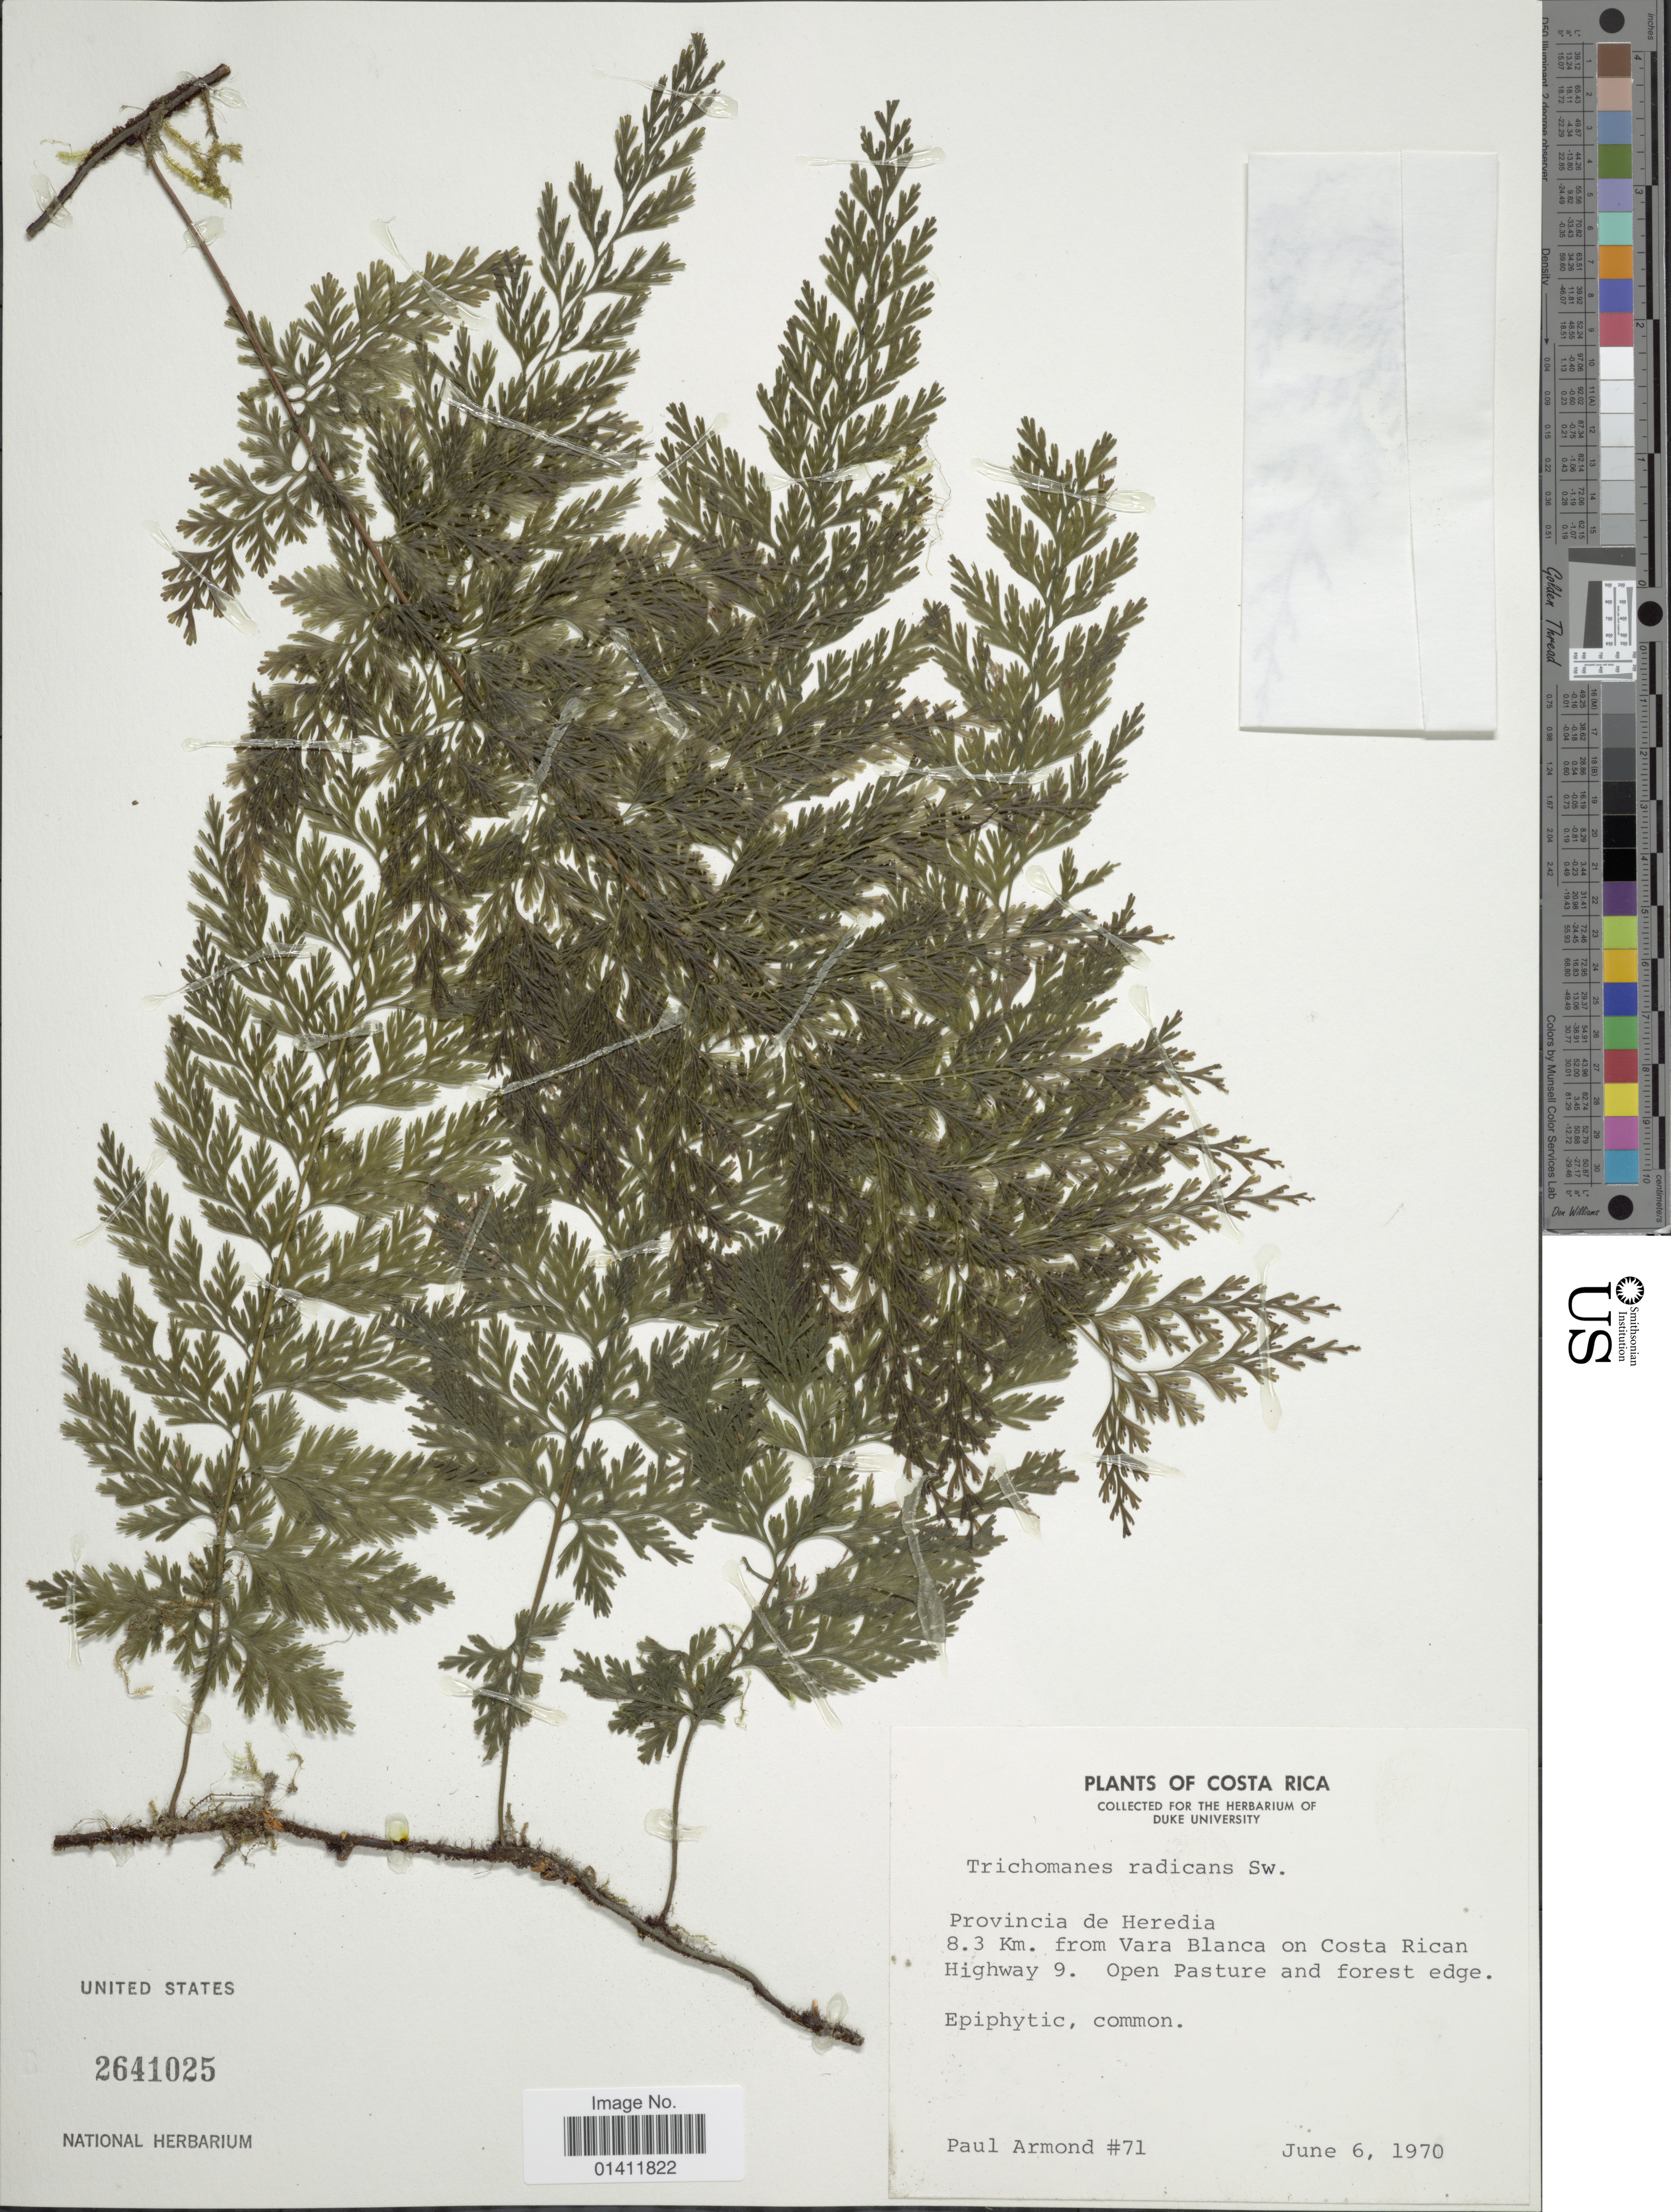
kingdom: Plantae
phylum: Tracheophyta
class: Polypodiopsida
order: Hymenophyllales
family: Hymenophyllaceae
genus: Vandenboschia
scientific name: Vandenboschia radicans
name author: (Sw.) Copel.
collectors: P. Armond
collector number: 71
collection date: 1970-06-06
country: Costa Rica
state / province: Heredia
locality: Provincia de Heredia 8.3 km. from Vara Blanca on Costa Rican Highway 9.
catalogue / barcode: US 2641025